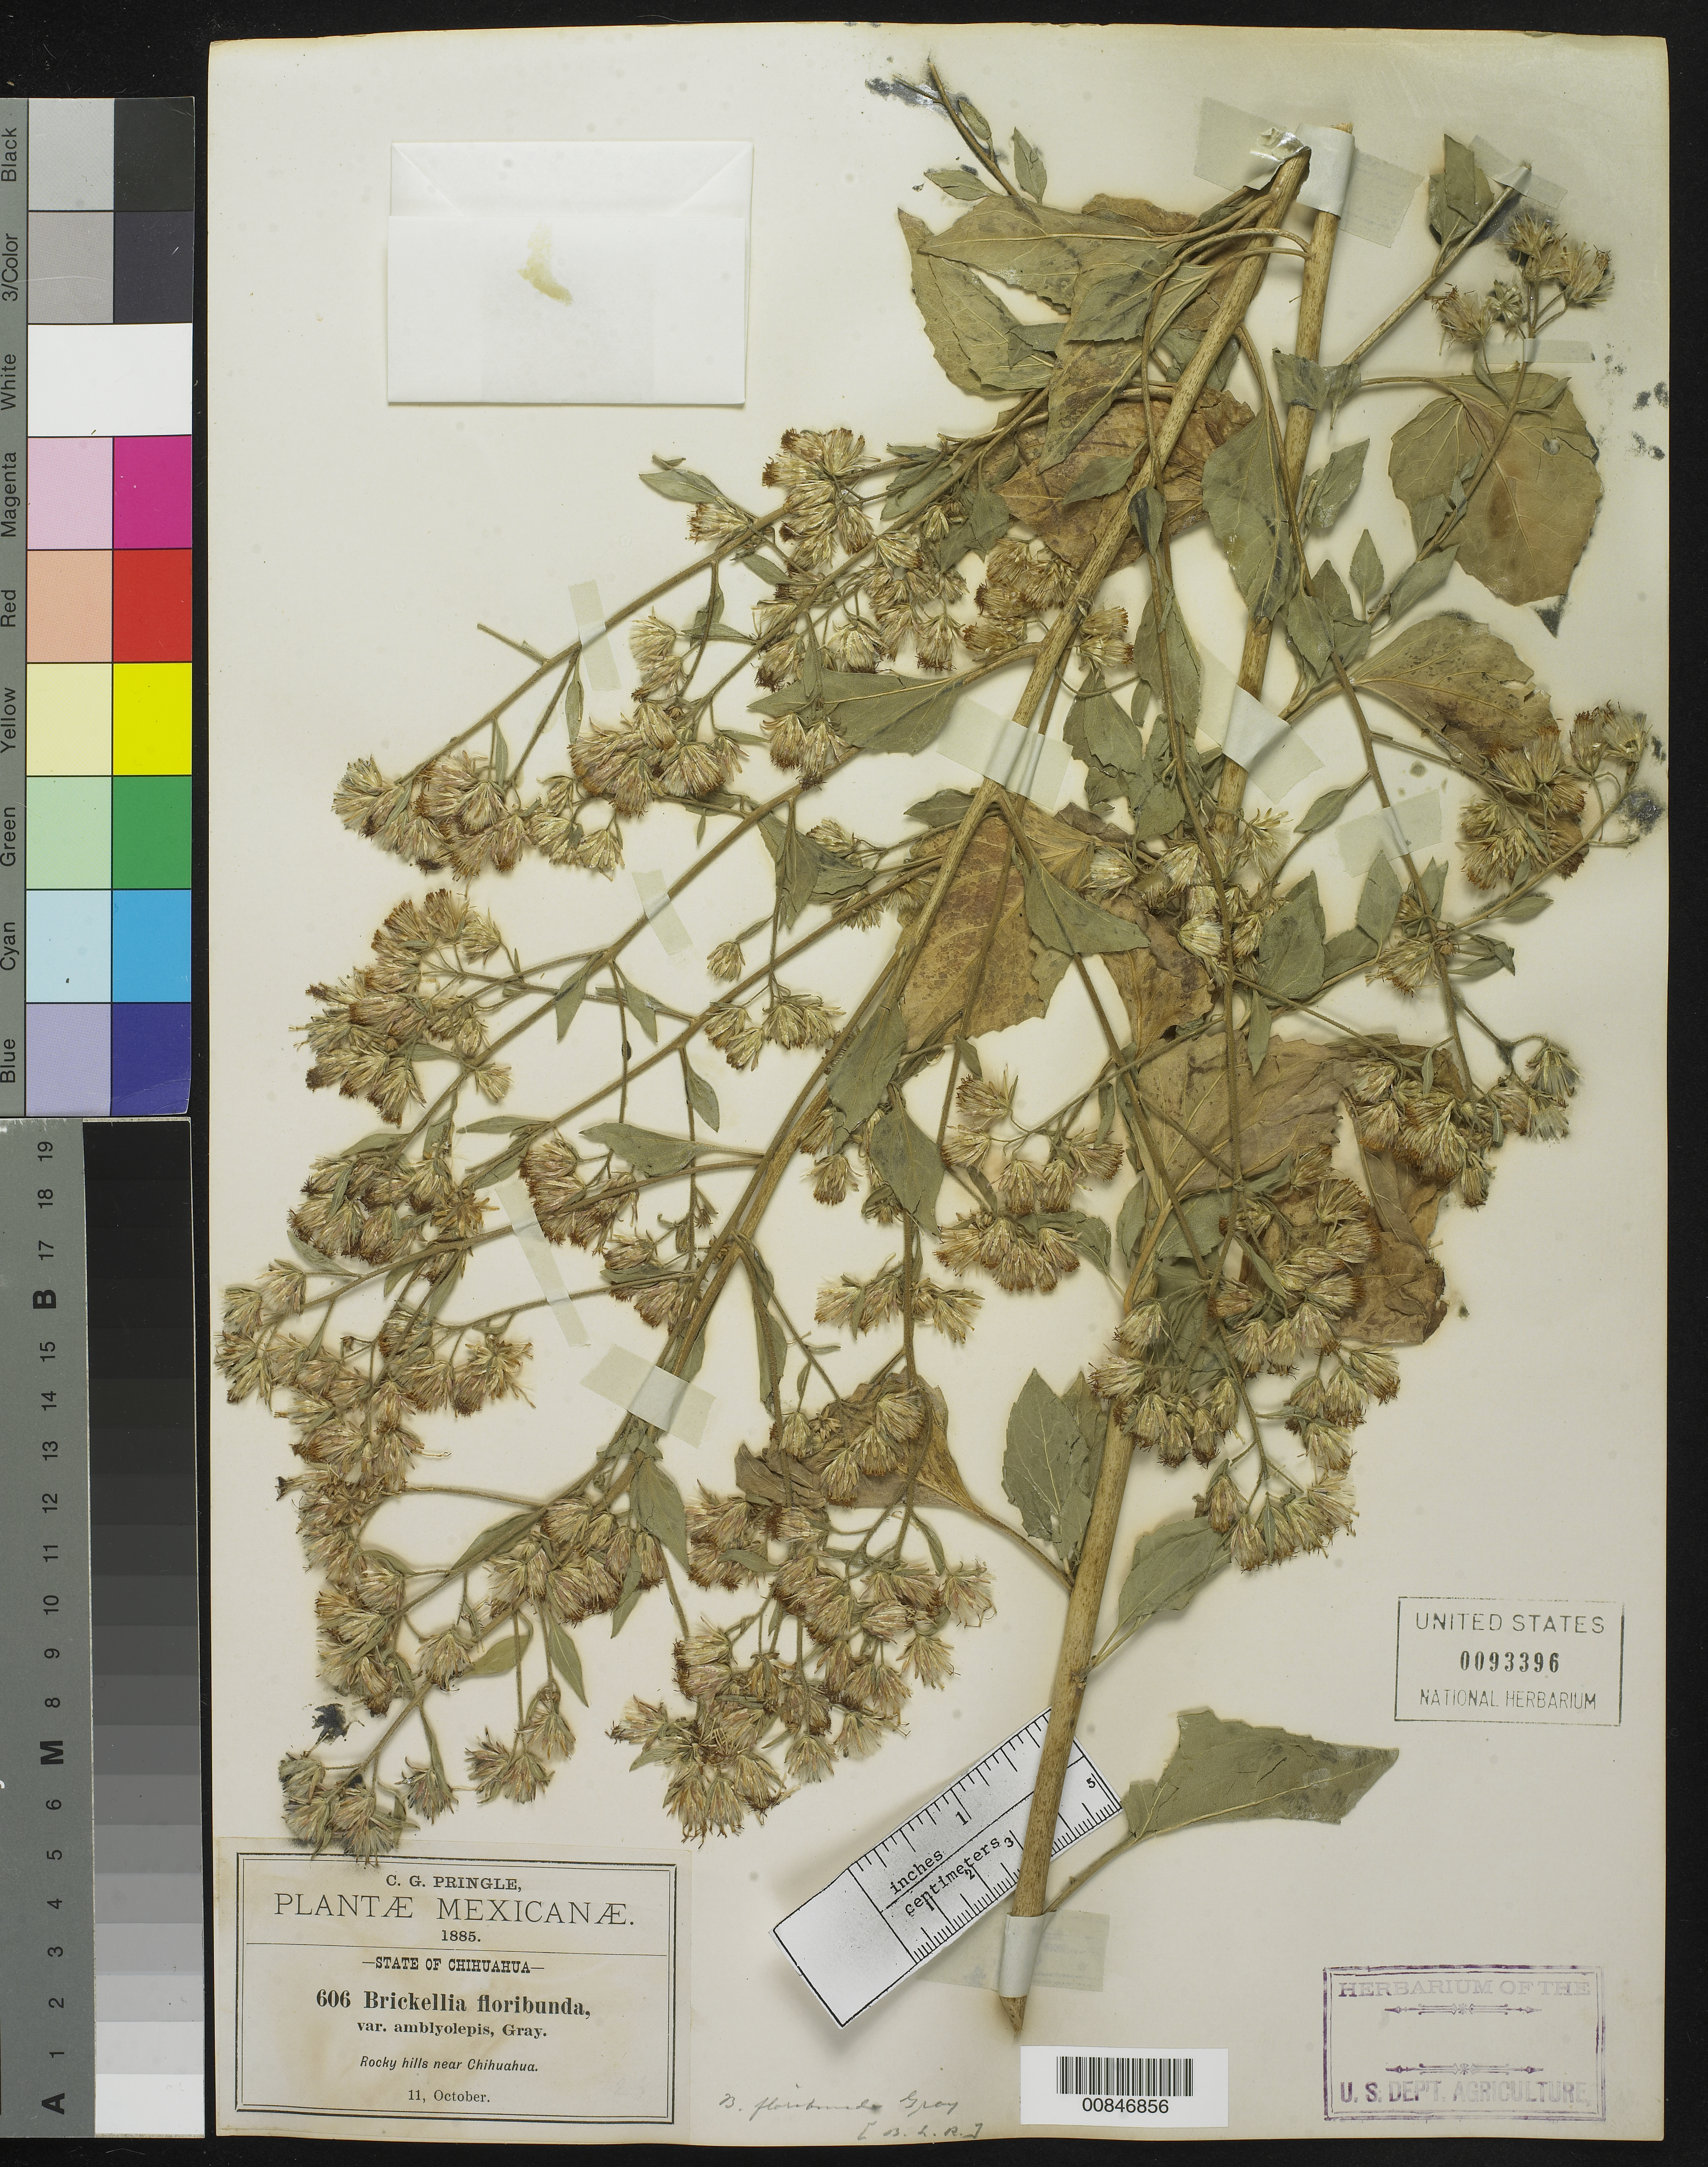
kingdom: Plantae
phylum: Tracheophyta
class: Magnoliopsida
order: Asterales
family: Asteraceae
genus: Brickellia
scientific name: Brickellia floribunda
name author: A. Gray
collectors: C. G. Pringle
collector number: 606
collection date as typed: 11 Oct 1885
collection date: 1885-10-11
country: Mexico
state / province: Chihuahua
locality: Rocky hills near Chihuahua.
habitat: Rocky hills.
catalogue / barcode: US 93396